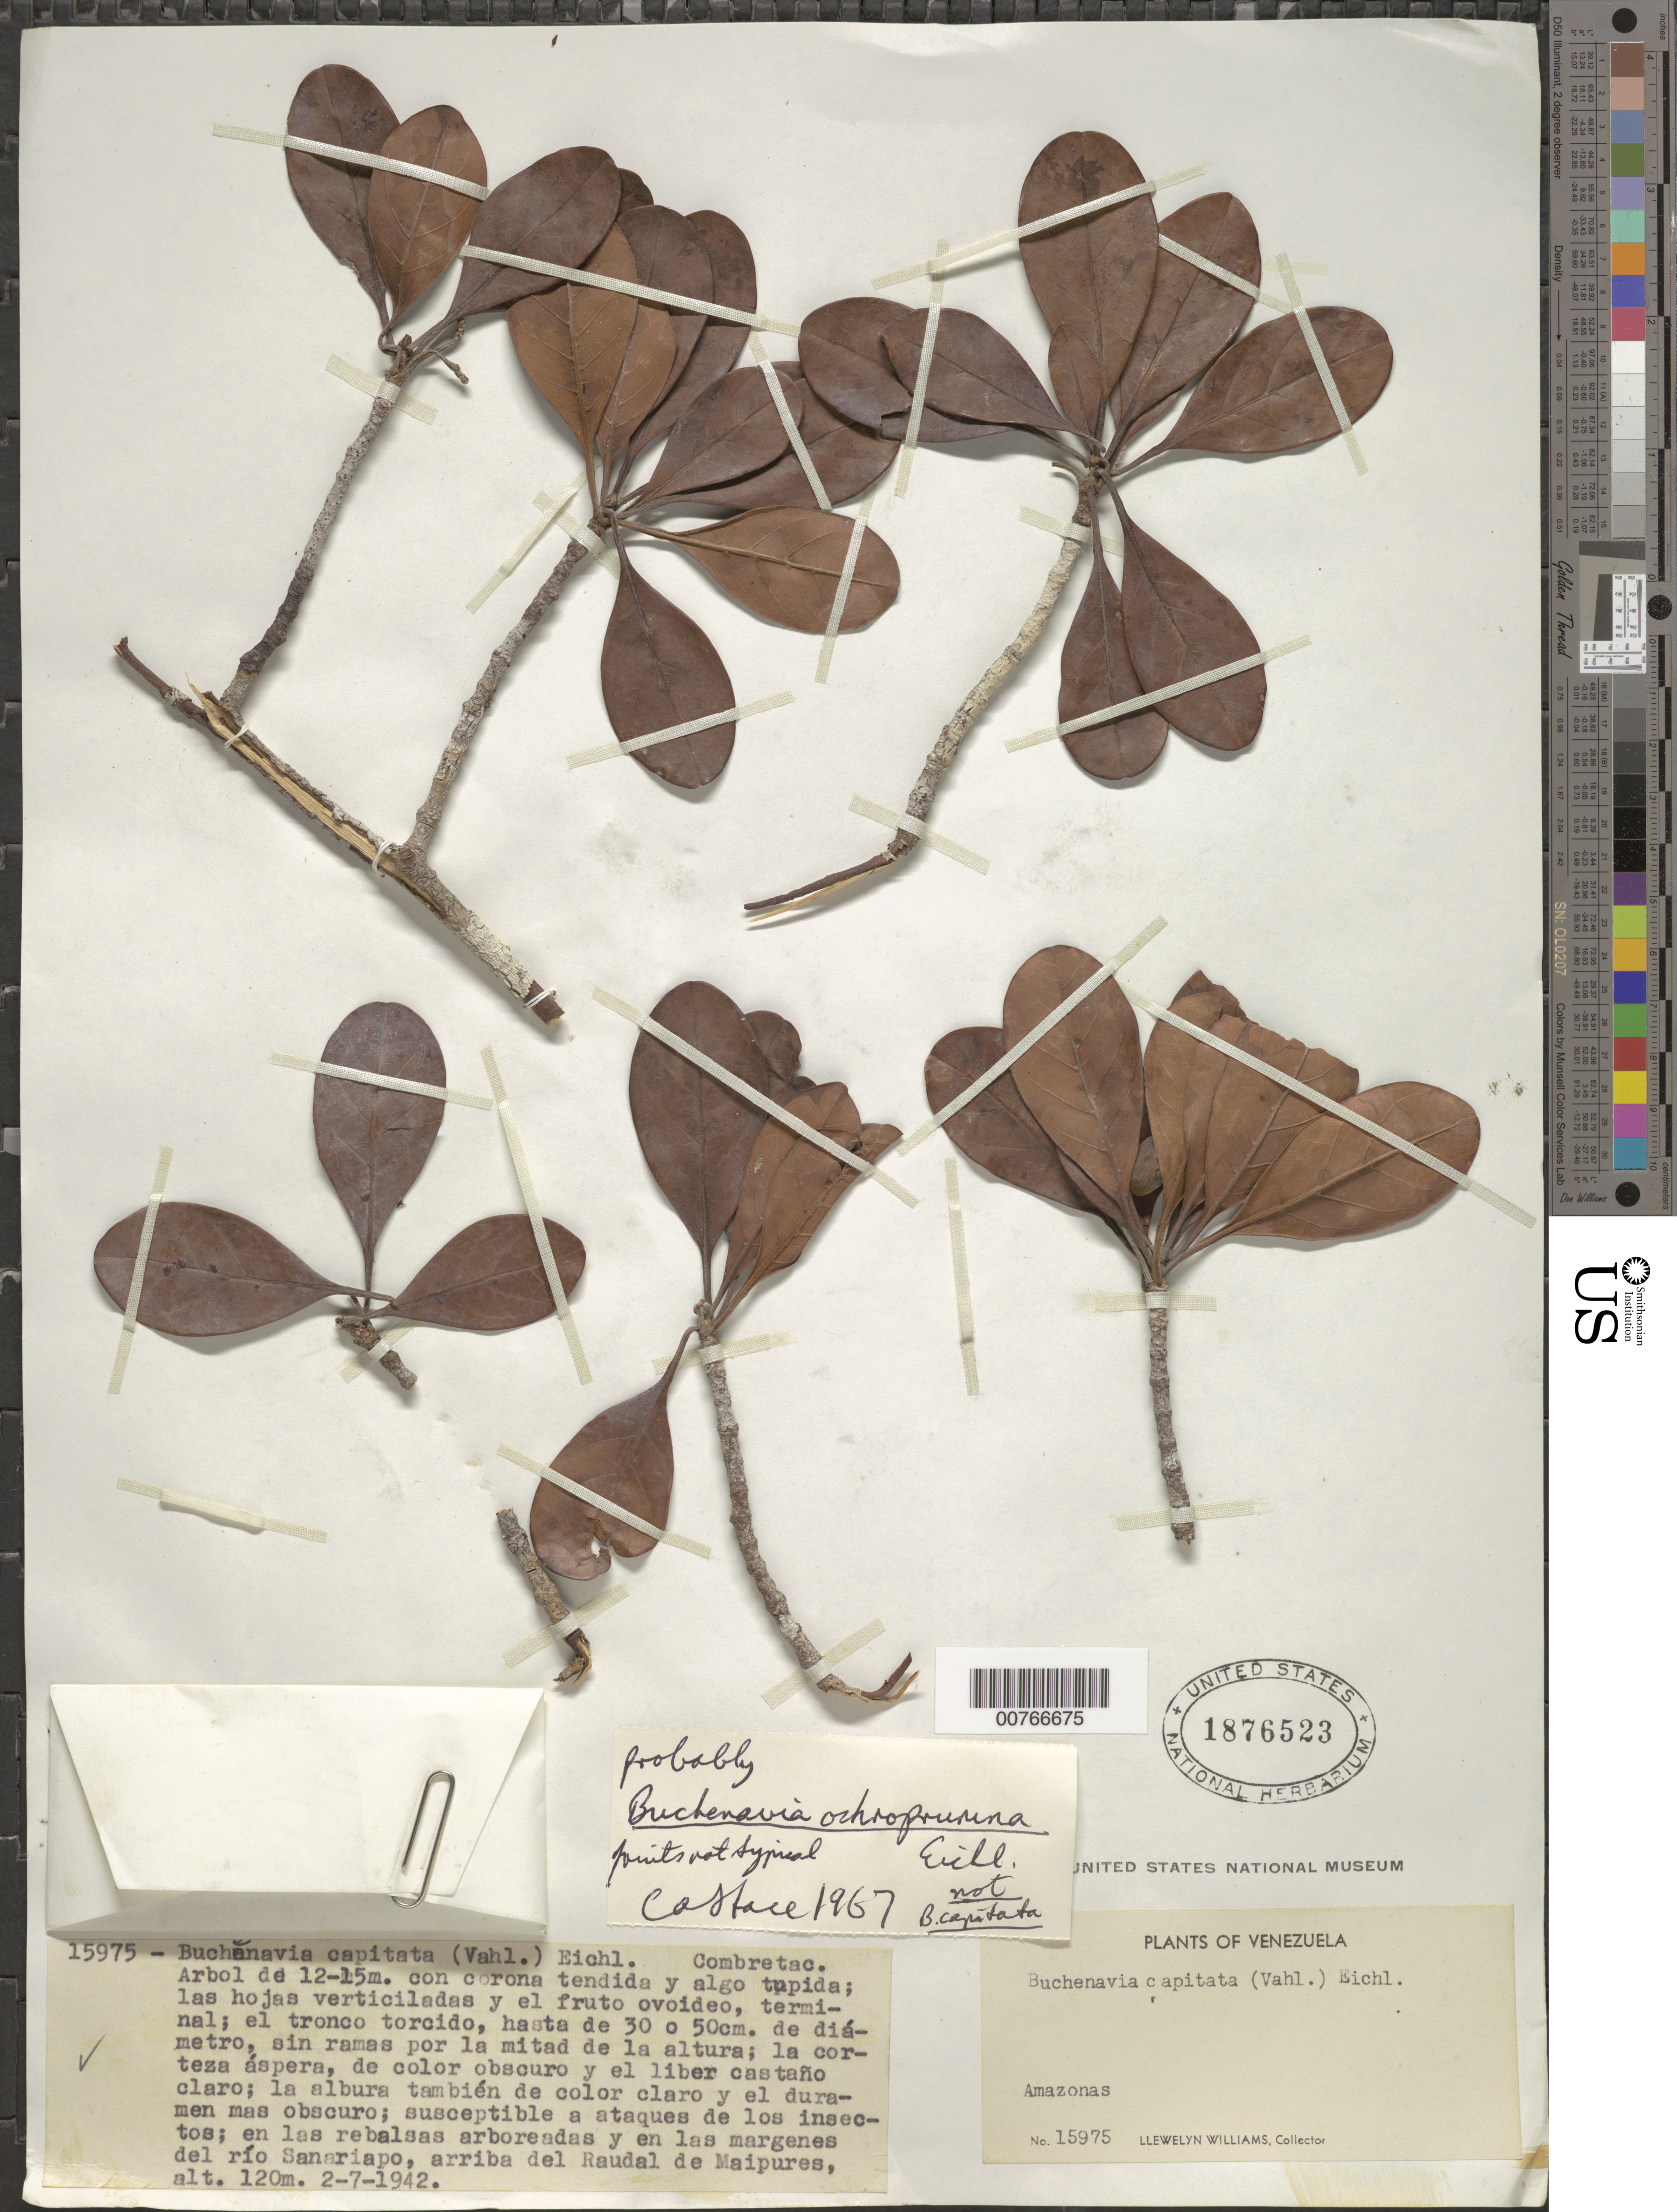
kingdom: Plantae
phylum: Tracheophyta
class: Magnoliopsida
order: Myrtales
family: Combretaceae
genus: Terminalia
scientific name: Terminalia ochroprumna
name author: (Eichler) Gere & Boatwr.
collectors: Ll. Williams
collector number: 15975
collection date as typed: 2-Jul-42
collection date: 1942-07-02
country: Venezuela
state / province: Amazonas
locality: Río Sanariapo, arriba del Raudal de Maipures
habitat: Rebalsas arboreadas y margenes del río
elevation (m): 120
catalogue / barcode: US 1876523